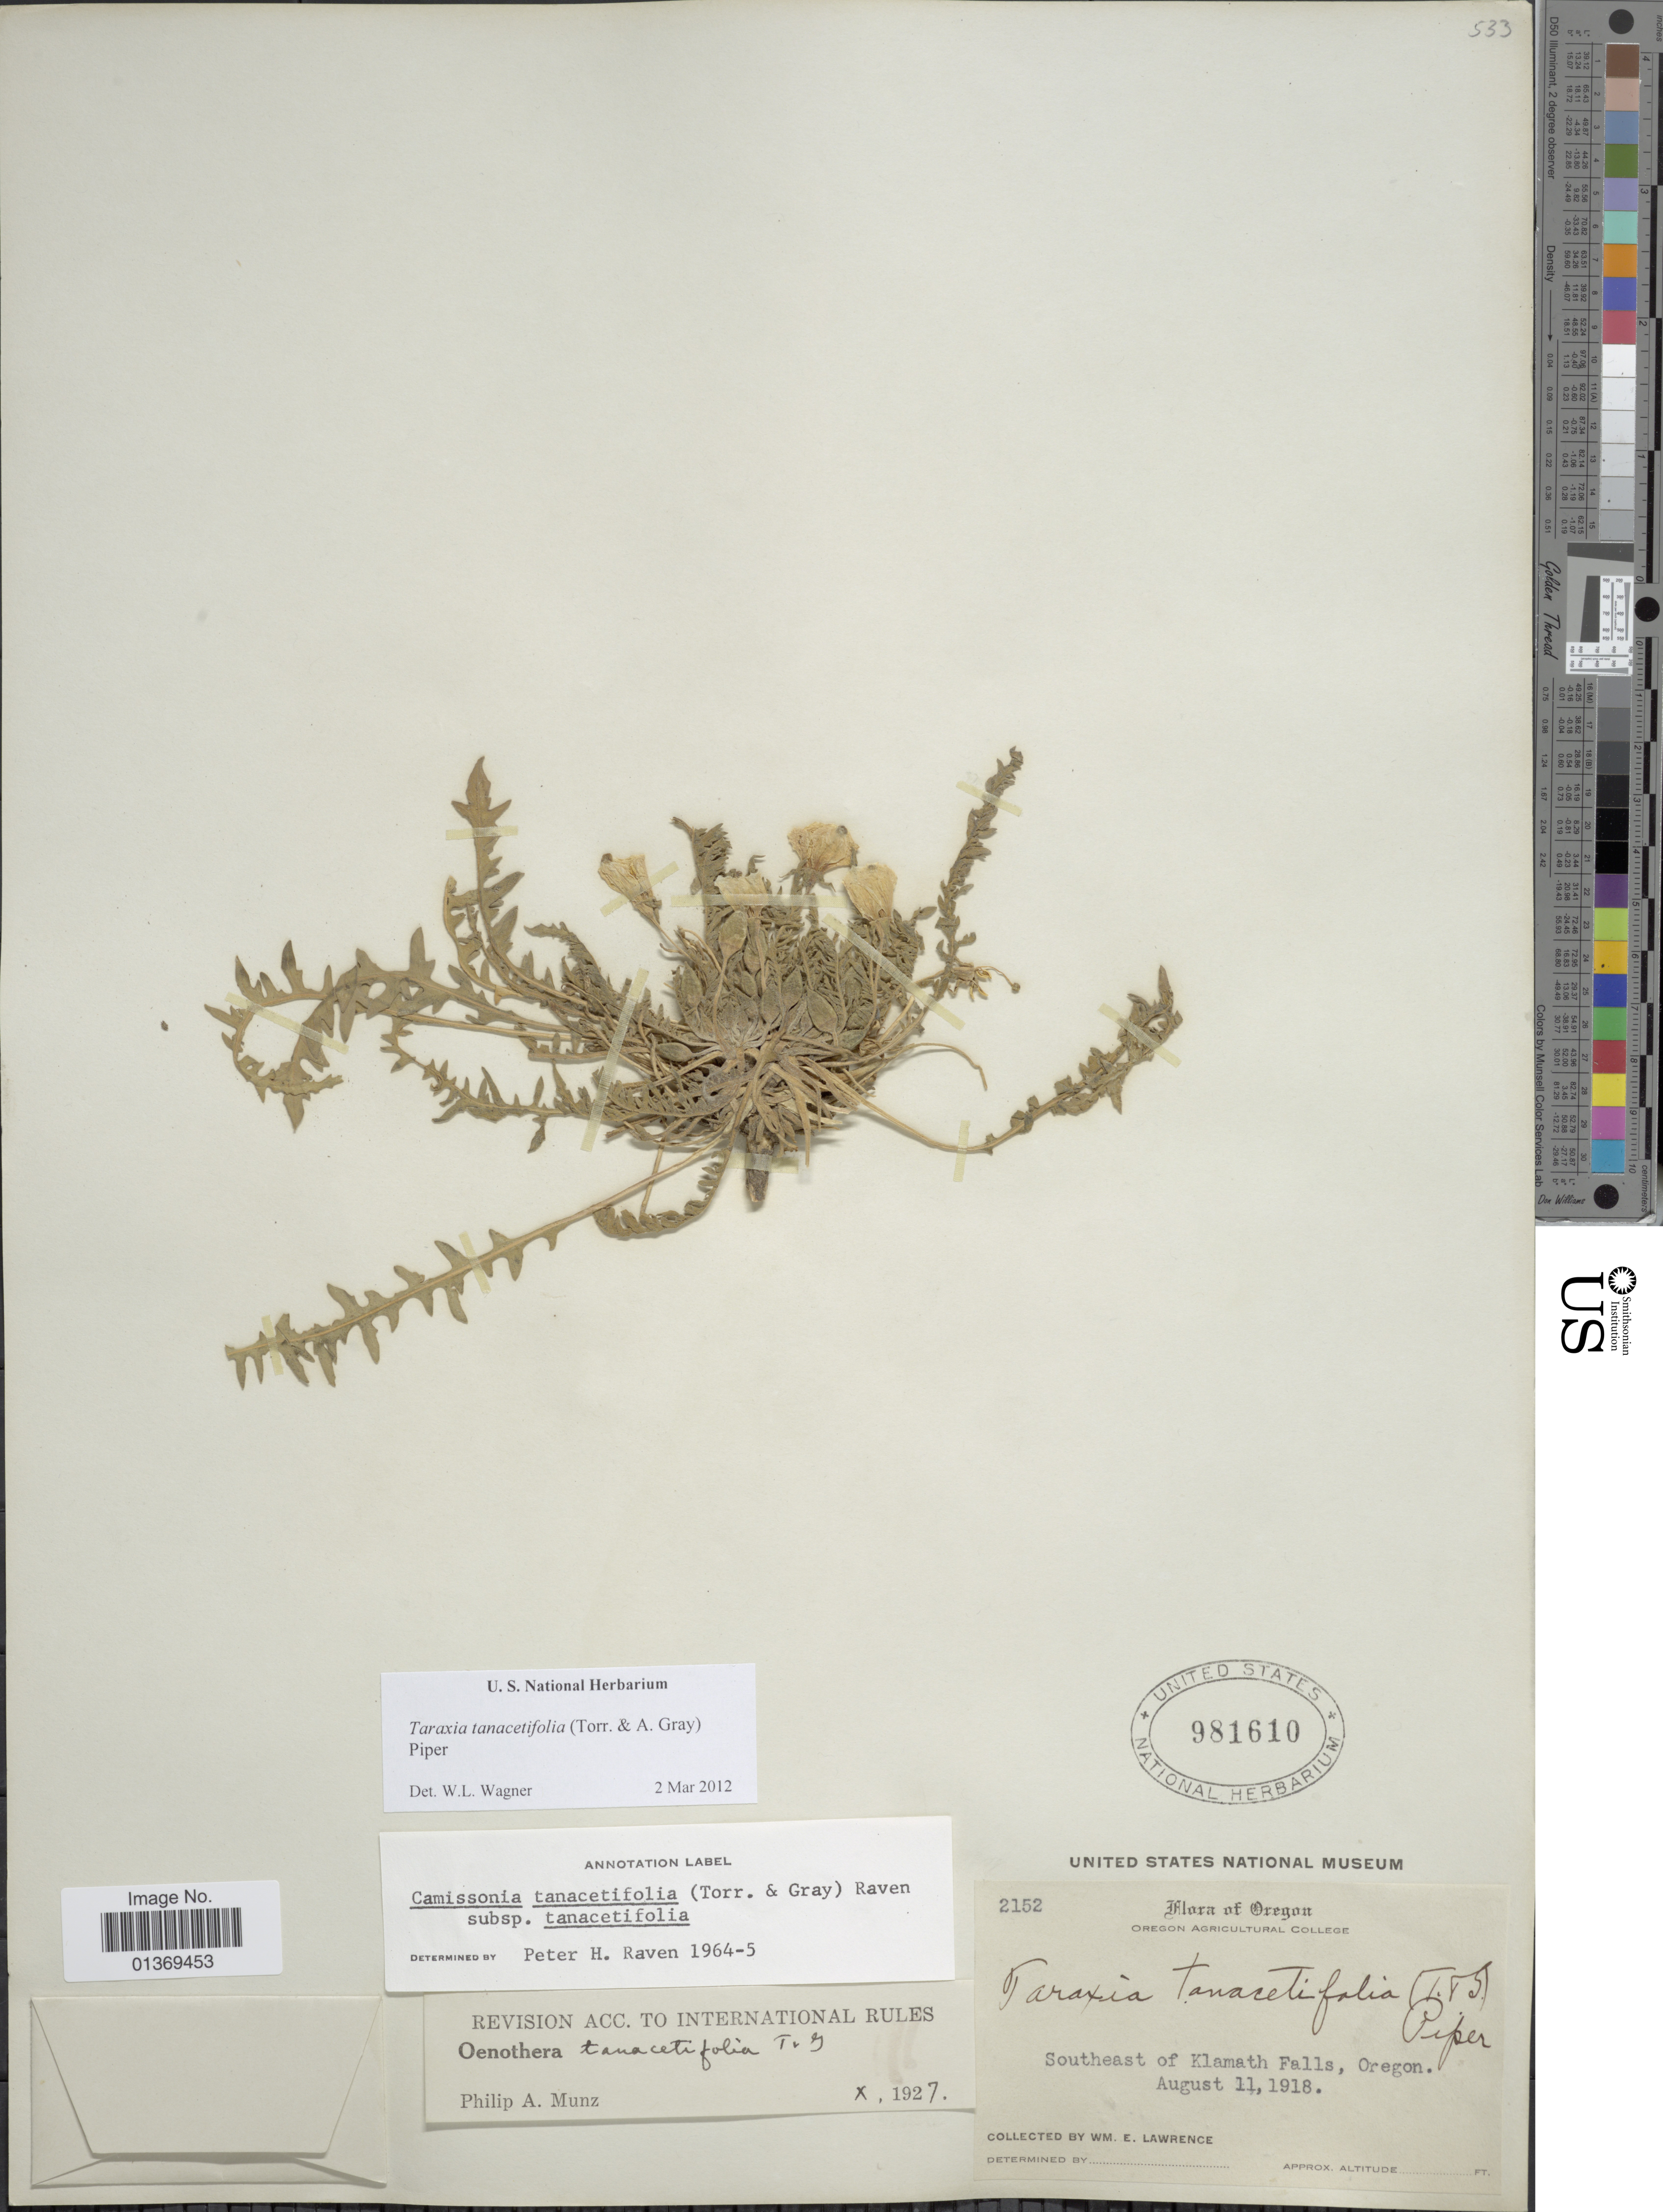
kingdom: Plantae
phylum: Tracheophyta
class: Magnoliopsida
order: Myrtales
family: Onagraceae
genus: Taraxia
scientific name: Taraxia tanacetifolia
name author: (Torr. & A. Gray) Piper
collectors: W. Lawrence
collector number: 2152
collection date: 1918-08-11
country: United States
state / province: Oregon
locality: Southeast of Klamath Falls, Oregon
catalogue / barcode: US 981610